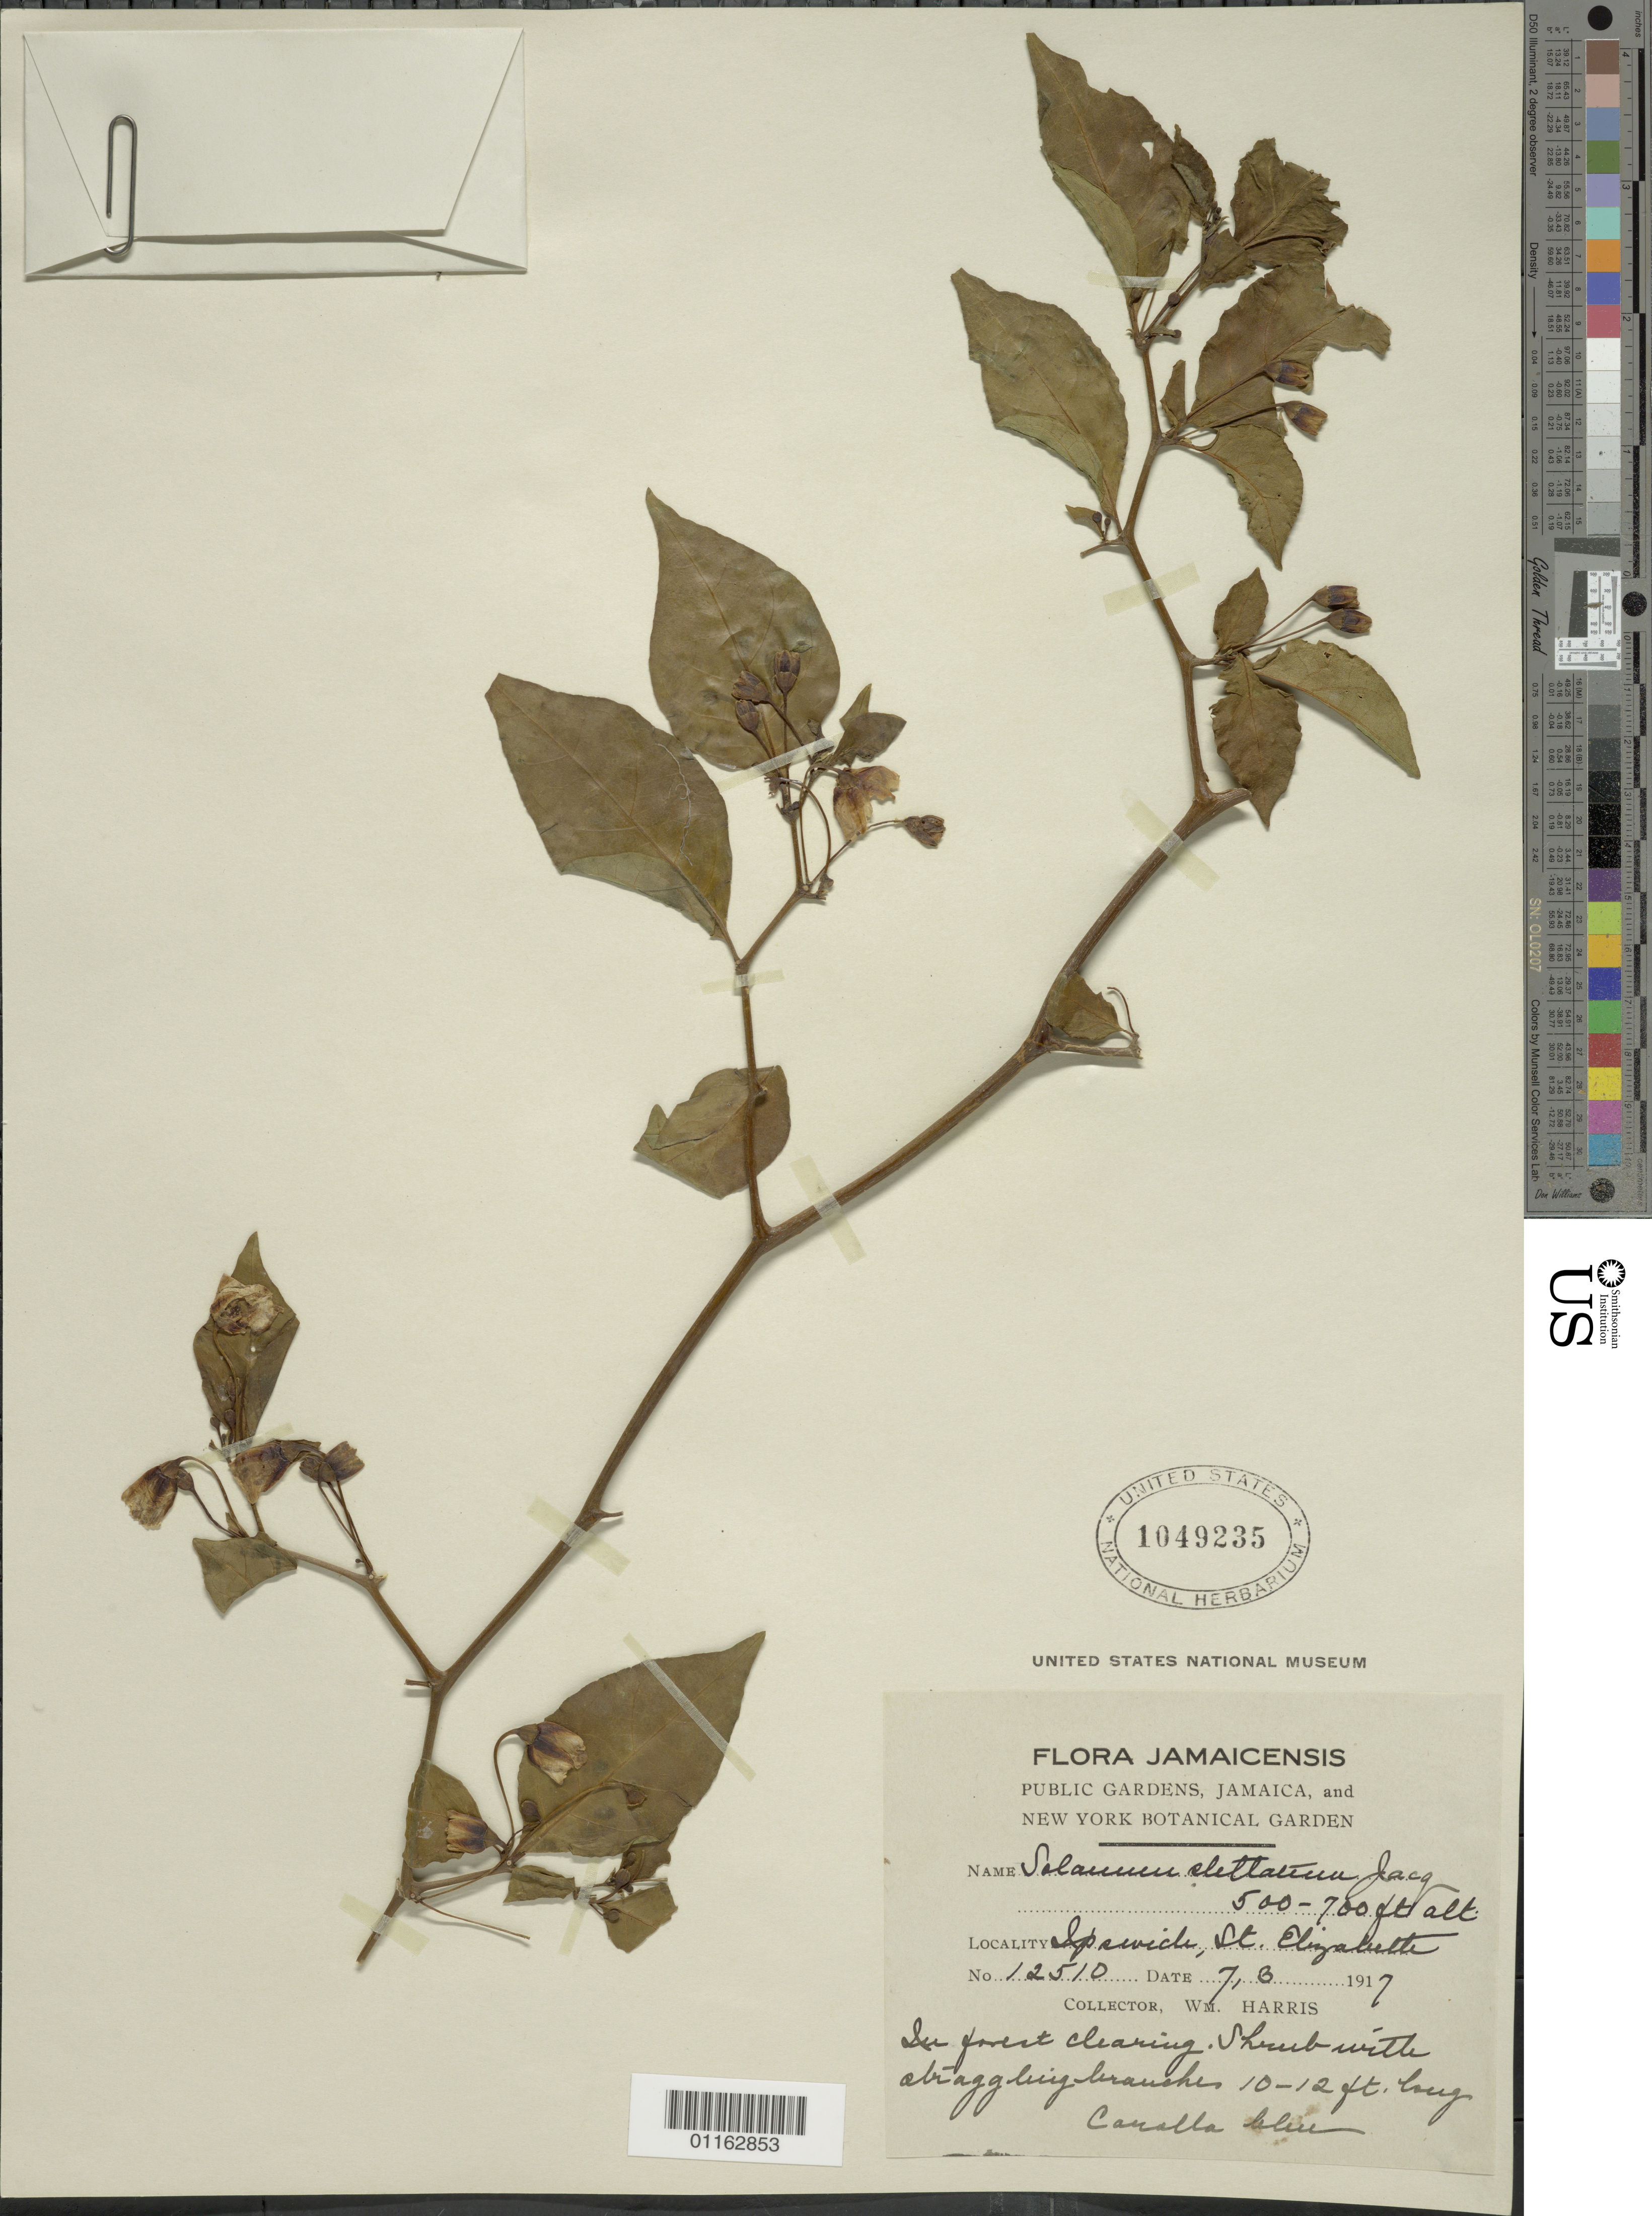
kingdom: Plantae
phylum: Tracheophyta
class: Magnoliopsida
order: Solanales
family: Solanaceae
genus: Solanum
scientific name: Solanum stellatum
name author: Jacq.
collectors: W. Harris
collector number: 12510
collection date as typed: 07 Aug 1917 or 08 Jul 1917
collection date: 1917-07-08 or 1917-08-07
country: Jamaica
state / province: Saint Elizabeth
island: Jamaica I.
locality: Ipswich; in forest clearing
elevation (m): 152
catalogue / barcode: US 1049235